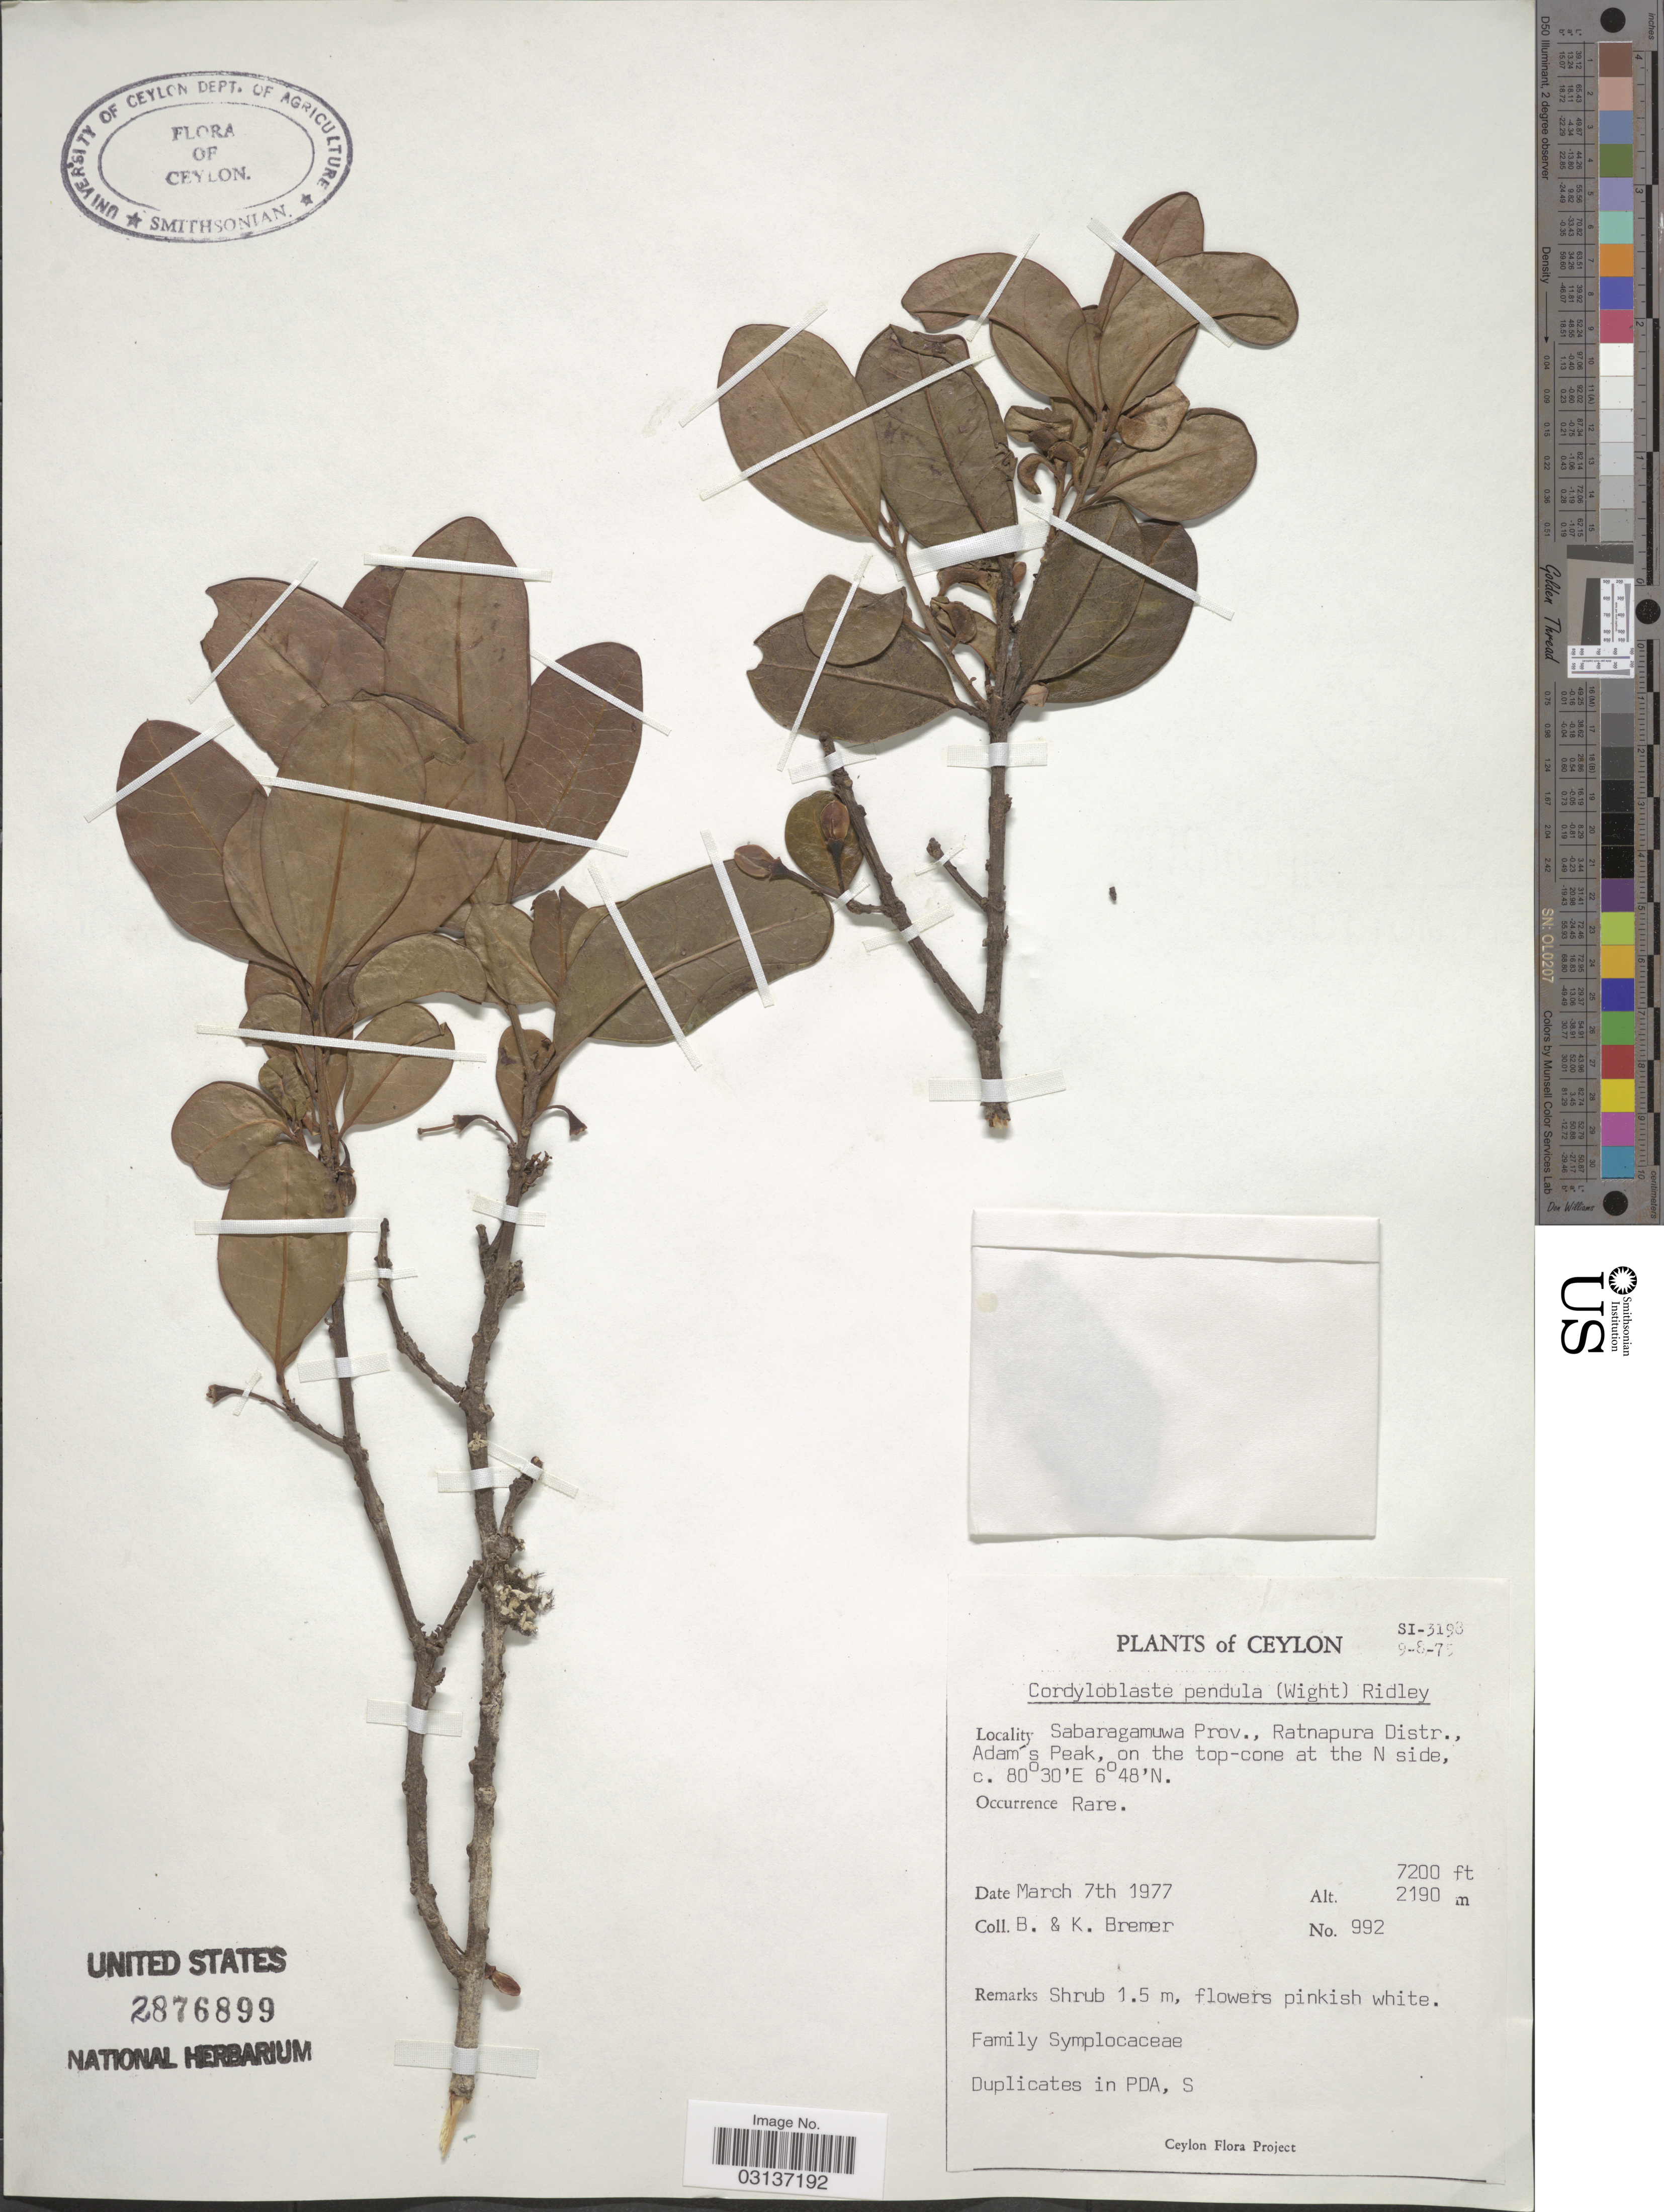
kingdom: Plantae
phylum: Tracheophyta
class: Magnoliopsida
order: Ericales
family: Symplocaceae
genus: Cordyloblaste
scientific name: Cordyloblaste pendula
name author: (Wight) Alston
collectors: B. Bremer & K. Bremer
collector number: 992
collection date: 1977-03-07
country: Sri Lanka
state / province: Sabaragamuwa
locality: Ceylon. Ratnapura Distr., Adam's Peak, on the top-cone at the N side.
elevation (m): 2195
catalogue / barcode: US 2876899